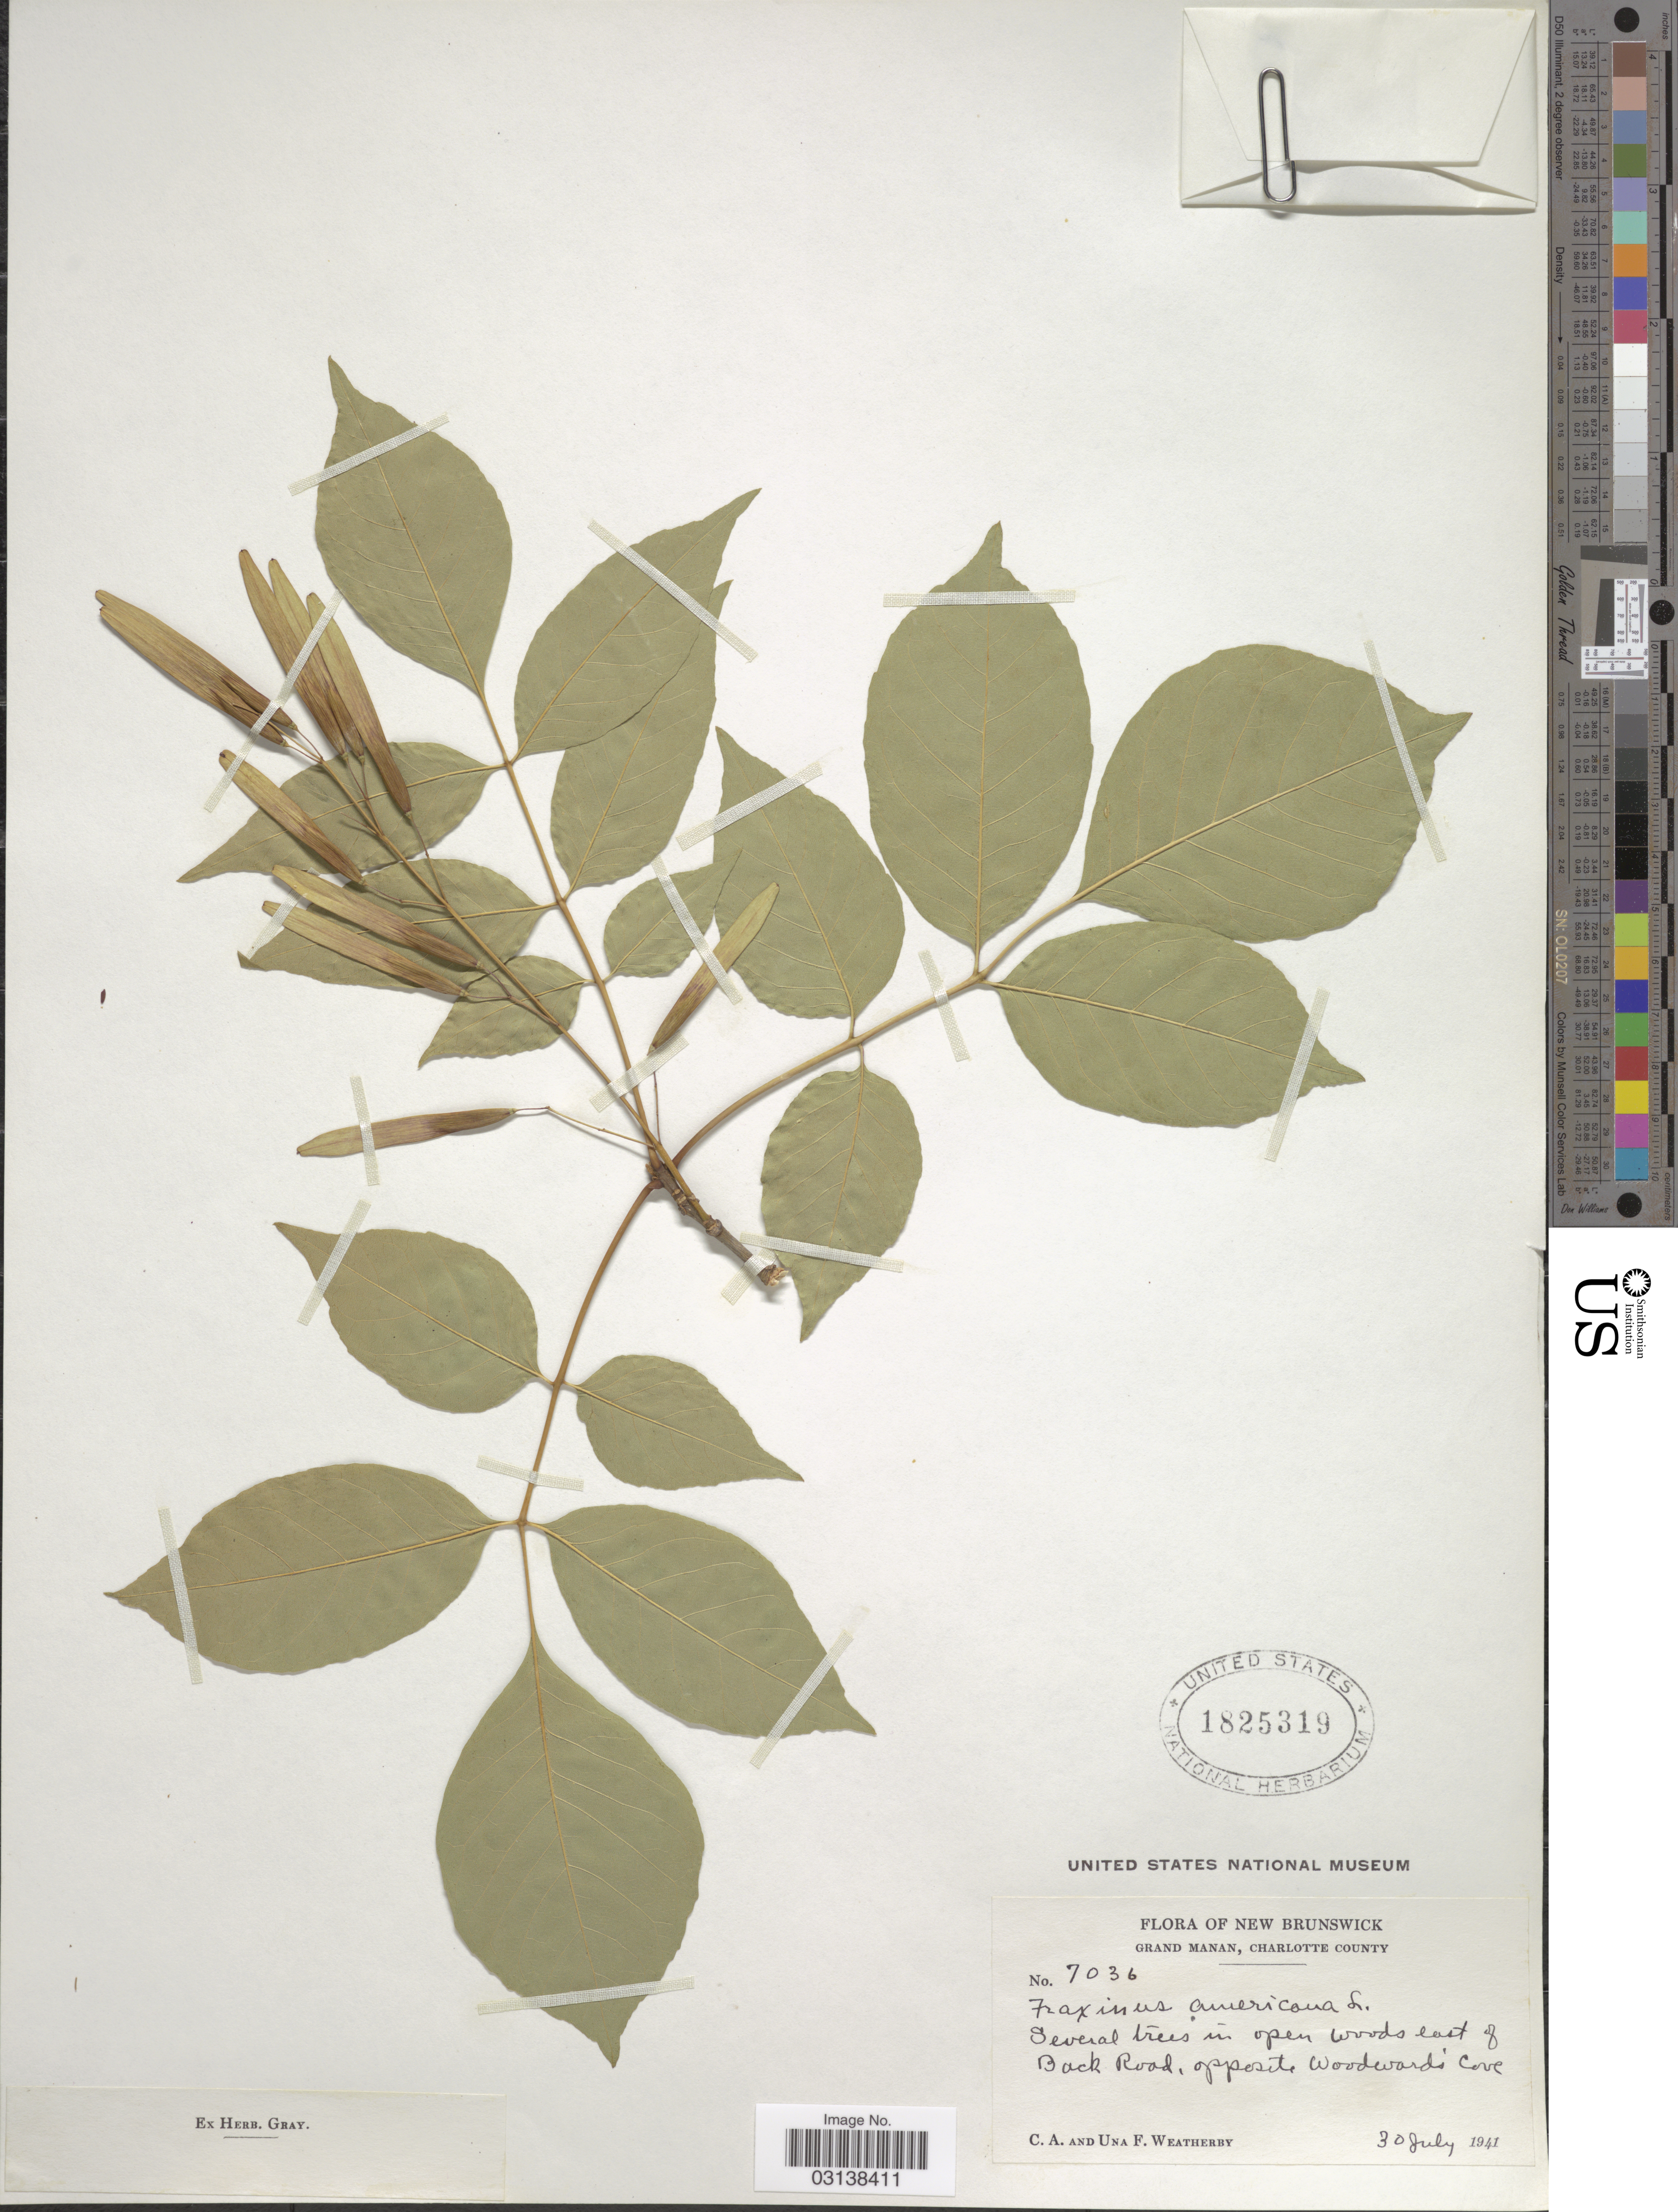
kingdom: Plantae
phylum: Tracheophyta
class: Magnoliopsida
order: Lamiales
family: Oleaceae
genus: Fraxinus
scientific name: Fraxinus americana var. biltmoreana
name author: (Beadle) J.W. Wright ex Fernald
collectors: C. A. Weatherby & U. Weatherby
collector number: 7036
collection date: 1941-07-30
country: Canada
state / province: New Brunswick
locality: Grand Manan, Charlotte County, Several trees in open woods east of Back Road, opposite Woodward's Cove.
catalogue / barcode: US 1825319